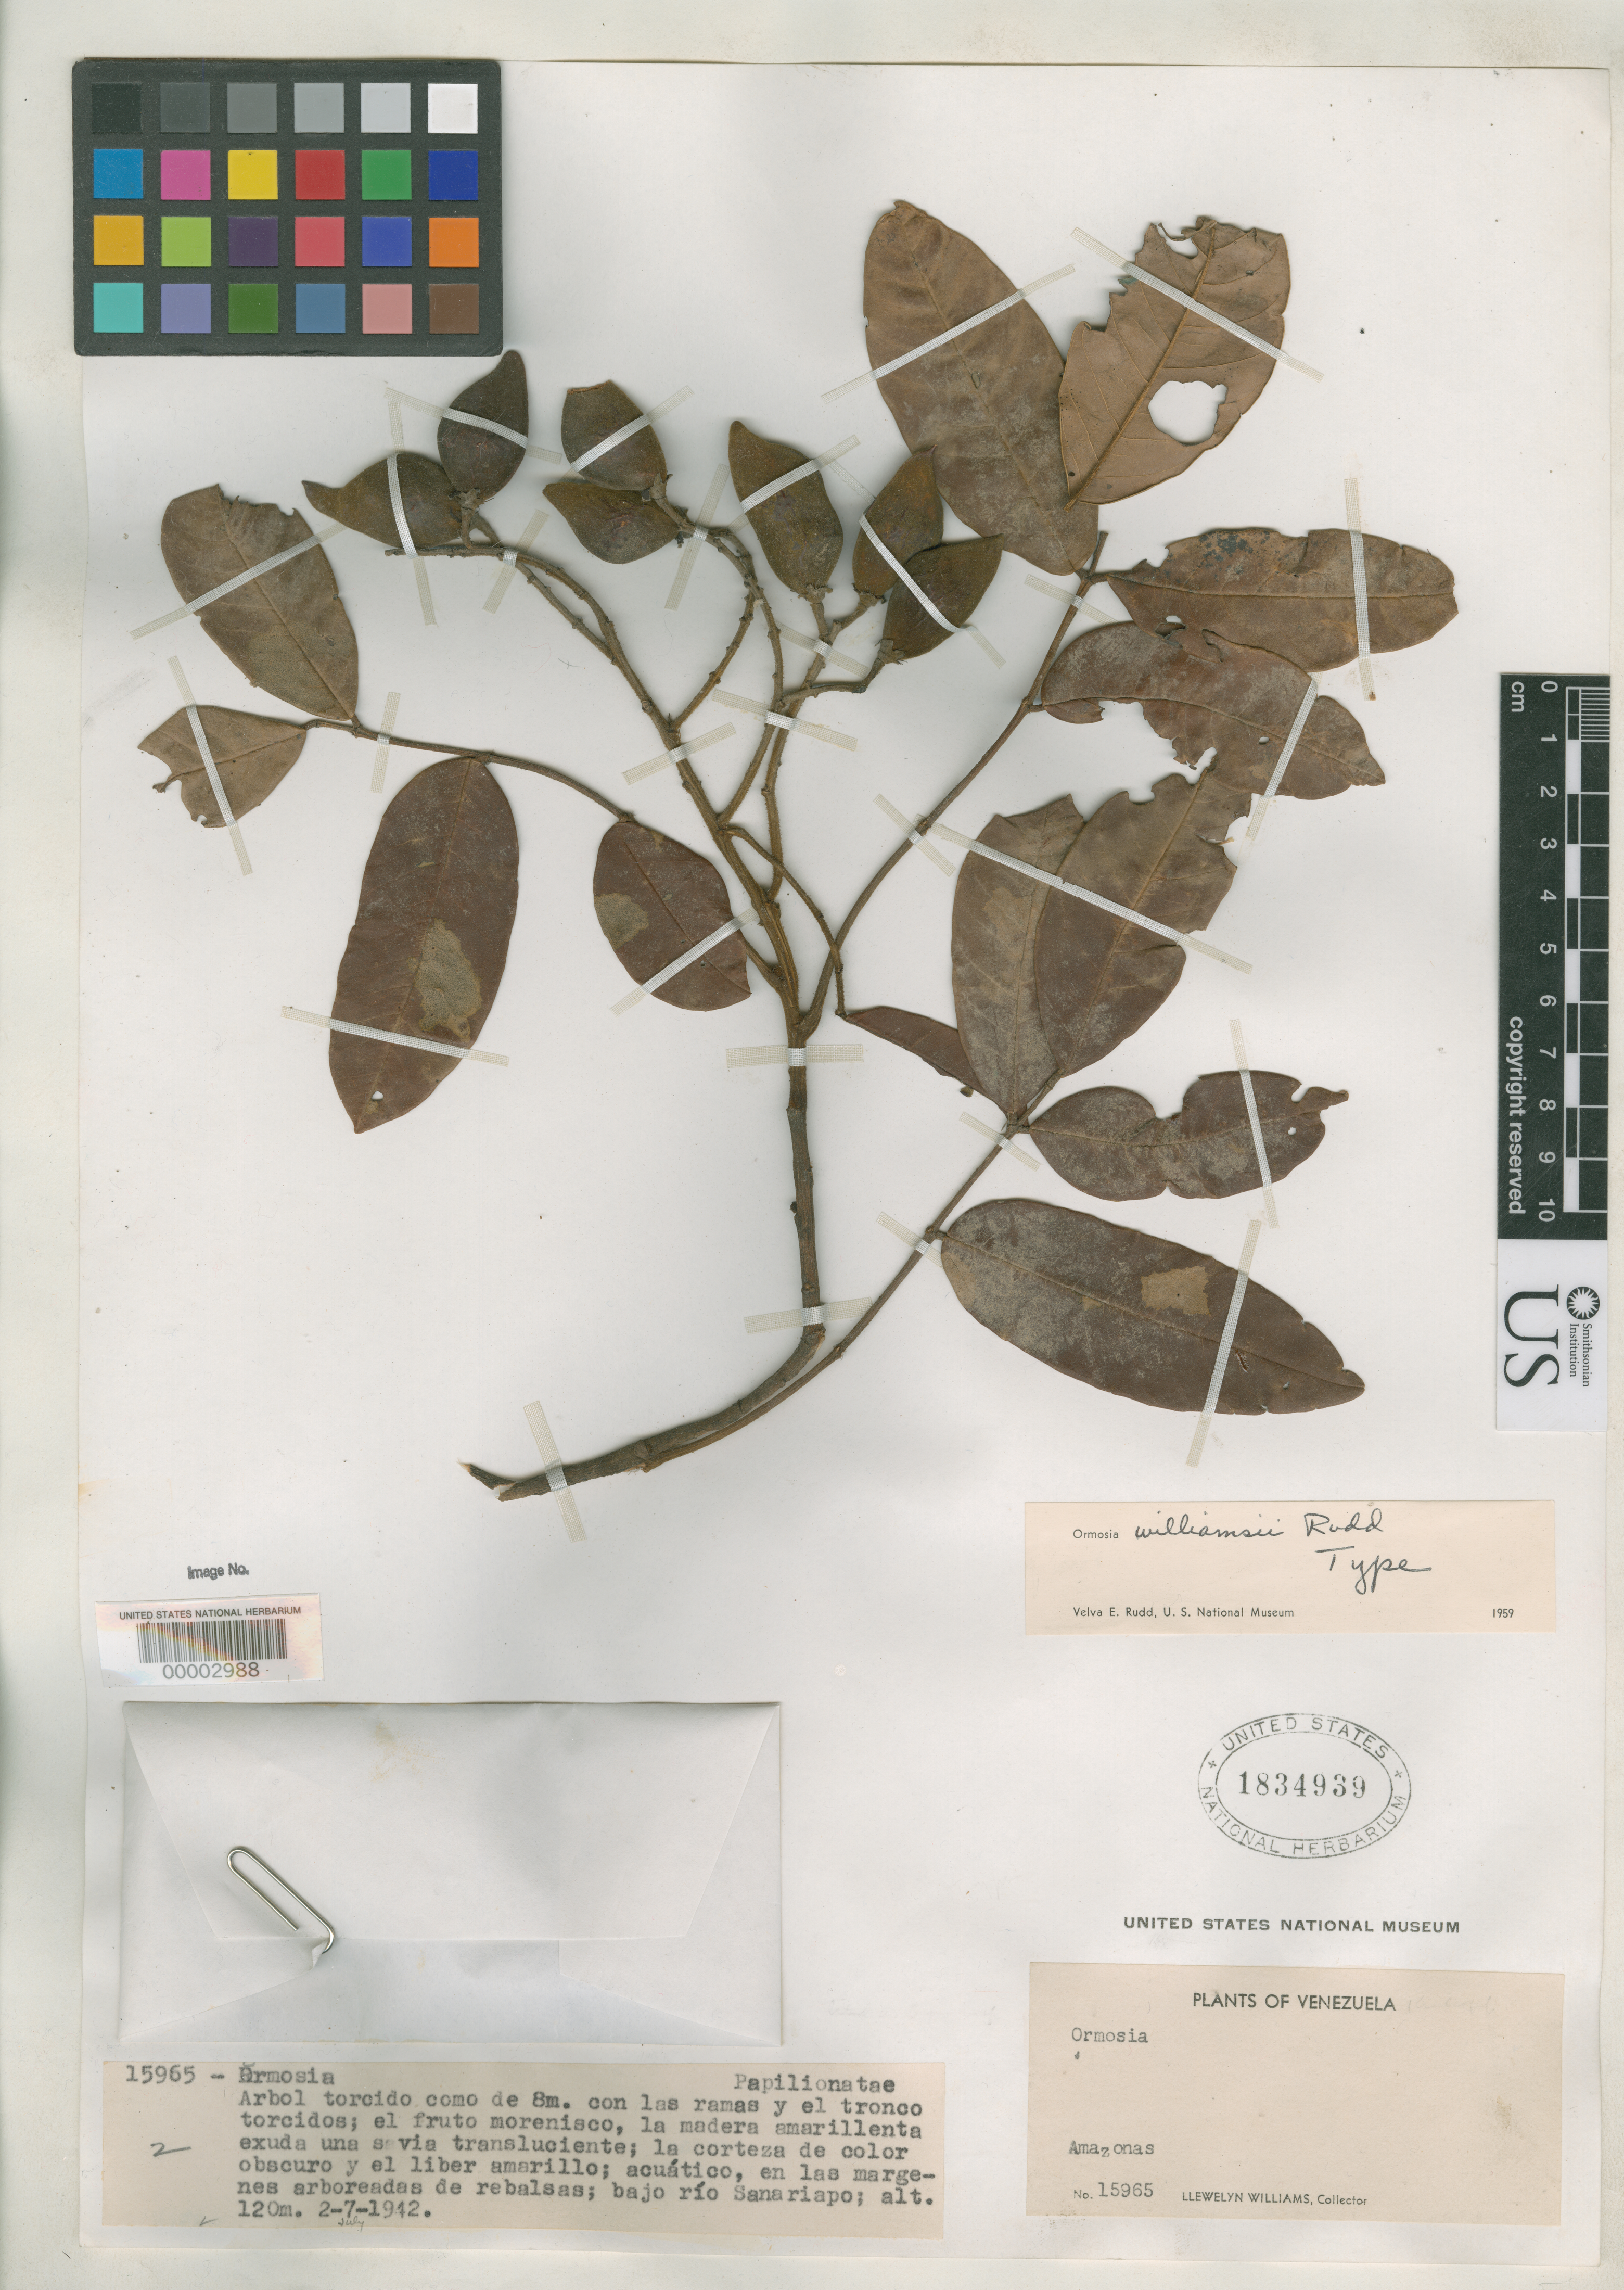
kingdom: Plantae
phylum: Tracheophyta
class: Magnoliopsida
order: Fabales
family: Fabaceae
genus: Ormosia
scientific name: Ormosia williamsii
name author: Rudd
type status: Holotype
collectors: Ll. Williams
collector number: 15965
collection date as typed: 02 Jul 1942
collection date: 1942-07-02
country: Venezuela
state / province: Mérida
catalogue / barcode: US 1834939